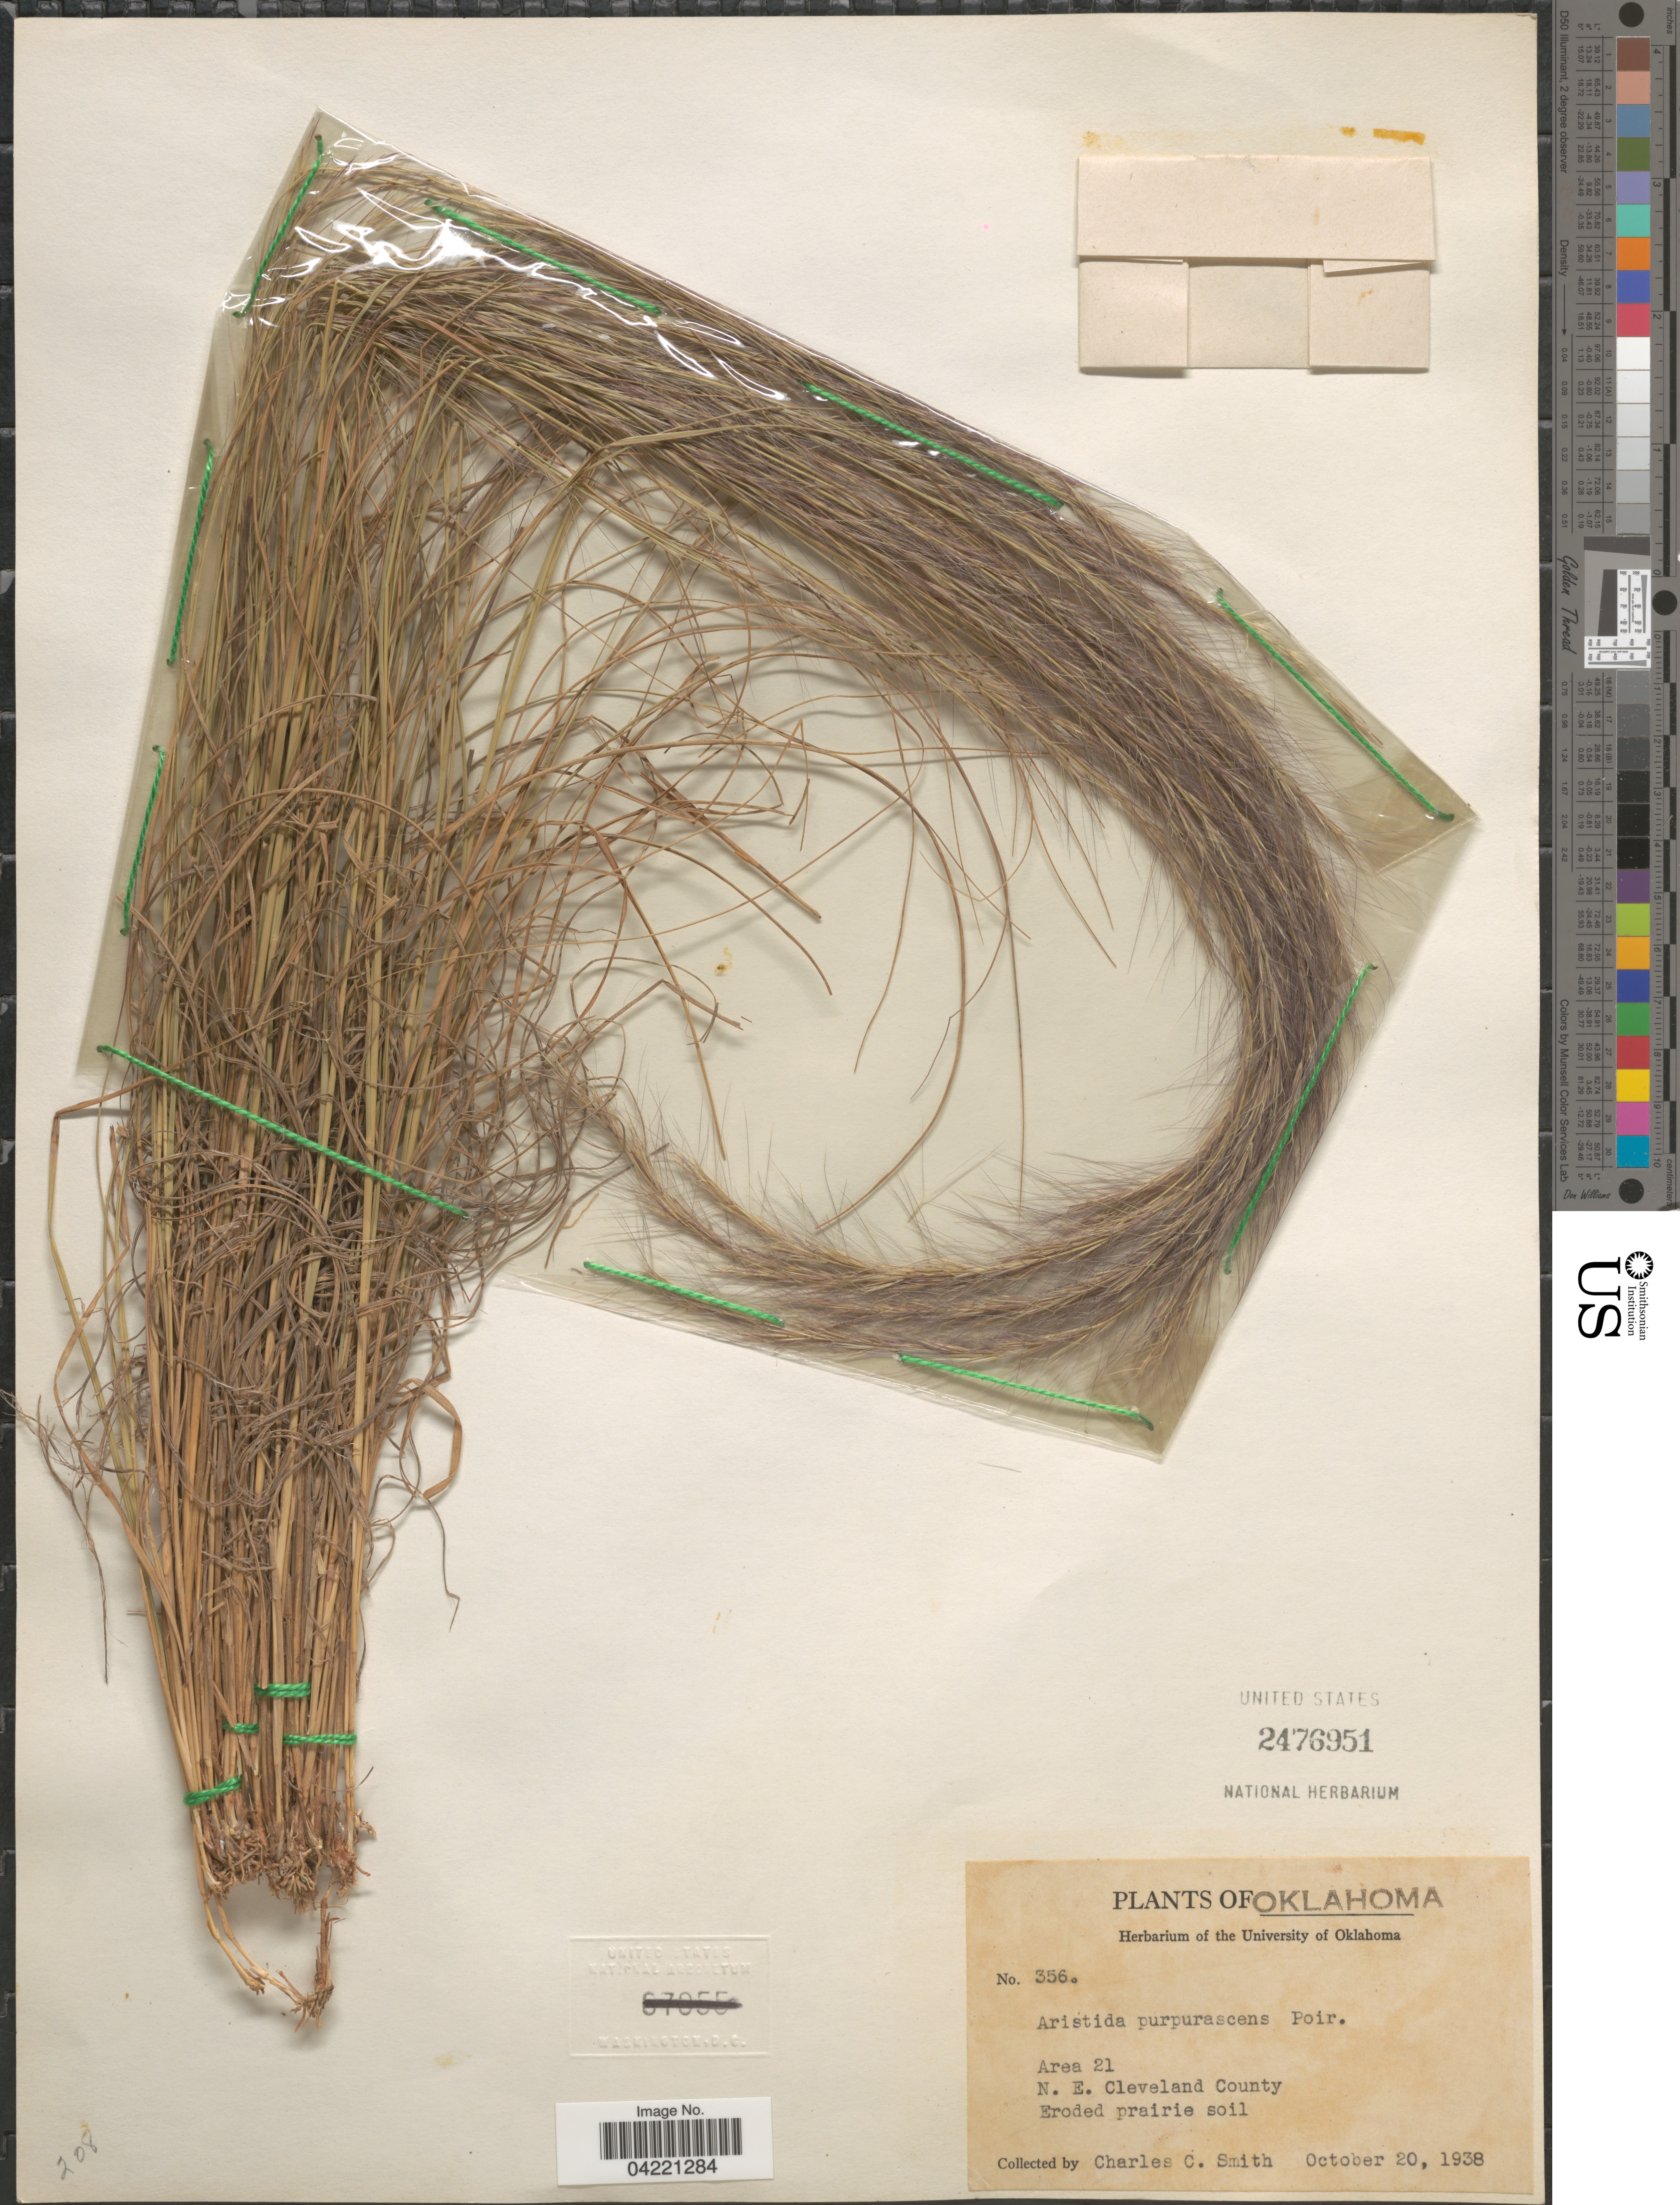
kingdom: Plantae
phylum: Tracheophyta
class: Liliopsida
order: Poales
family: Poaceae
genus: Aristida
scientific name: Aristida purpurascens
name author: Poir.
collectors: Ch. C. Smith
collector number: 356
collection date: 1938-10-20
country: United States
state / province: Oklahoma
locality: Area 21. N.E. Cleveland County. Eroded prairie soil.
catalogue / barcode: US 2476951